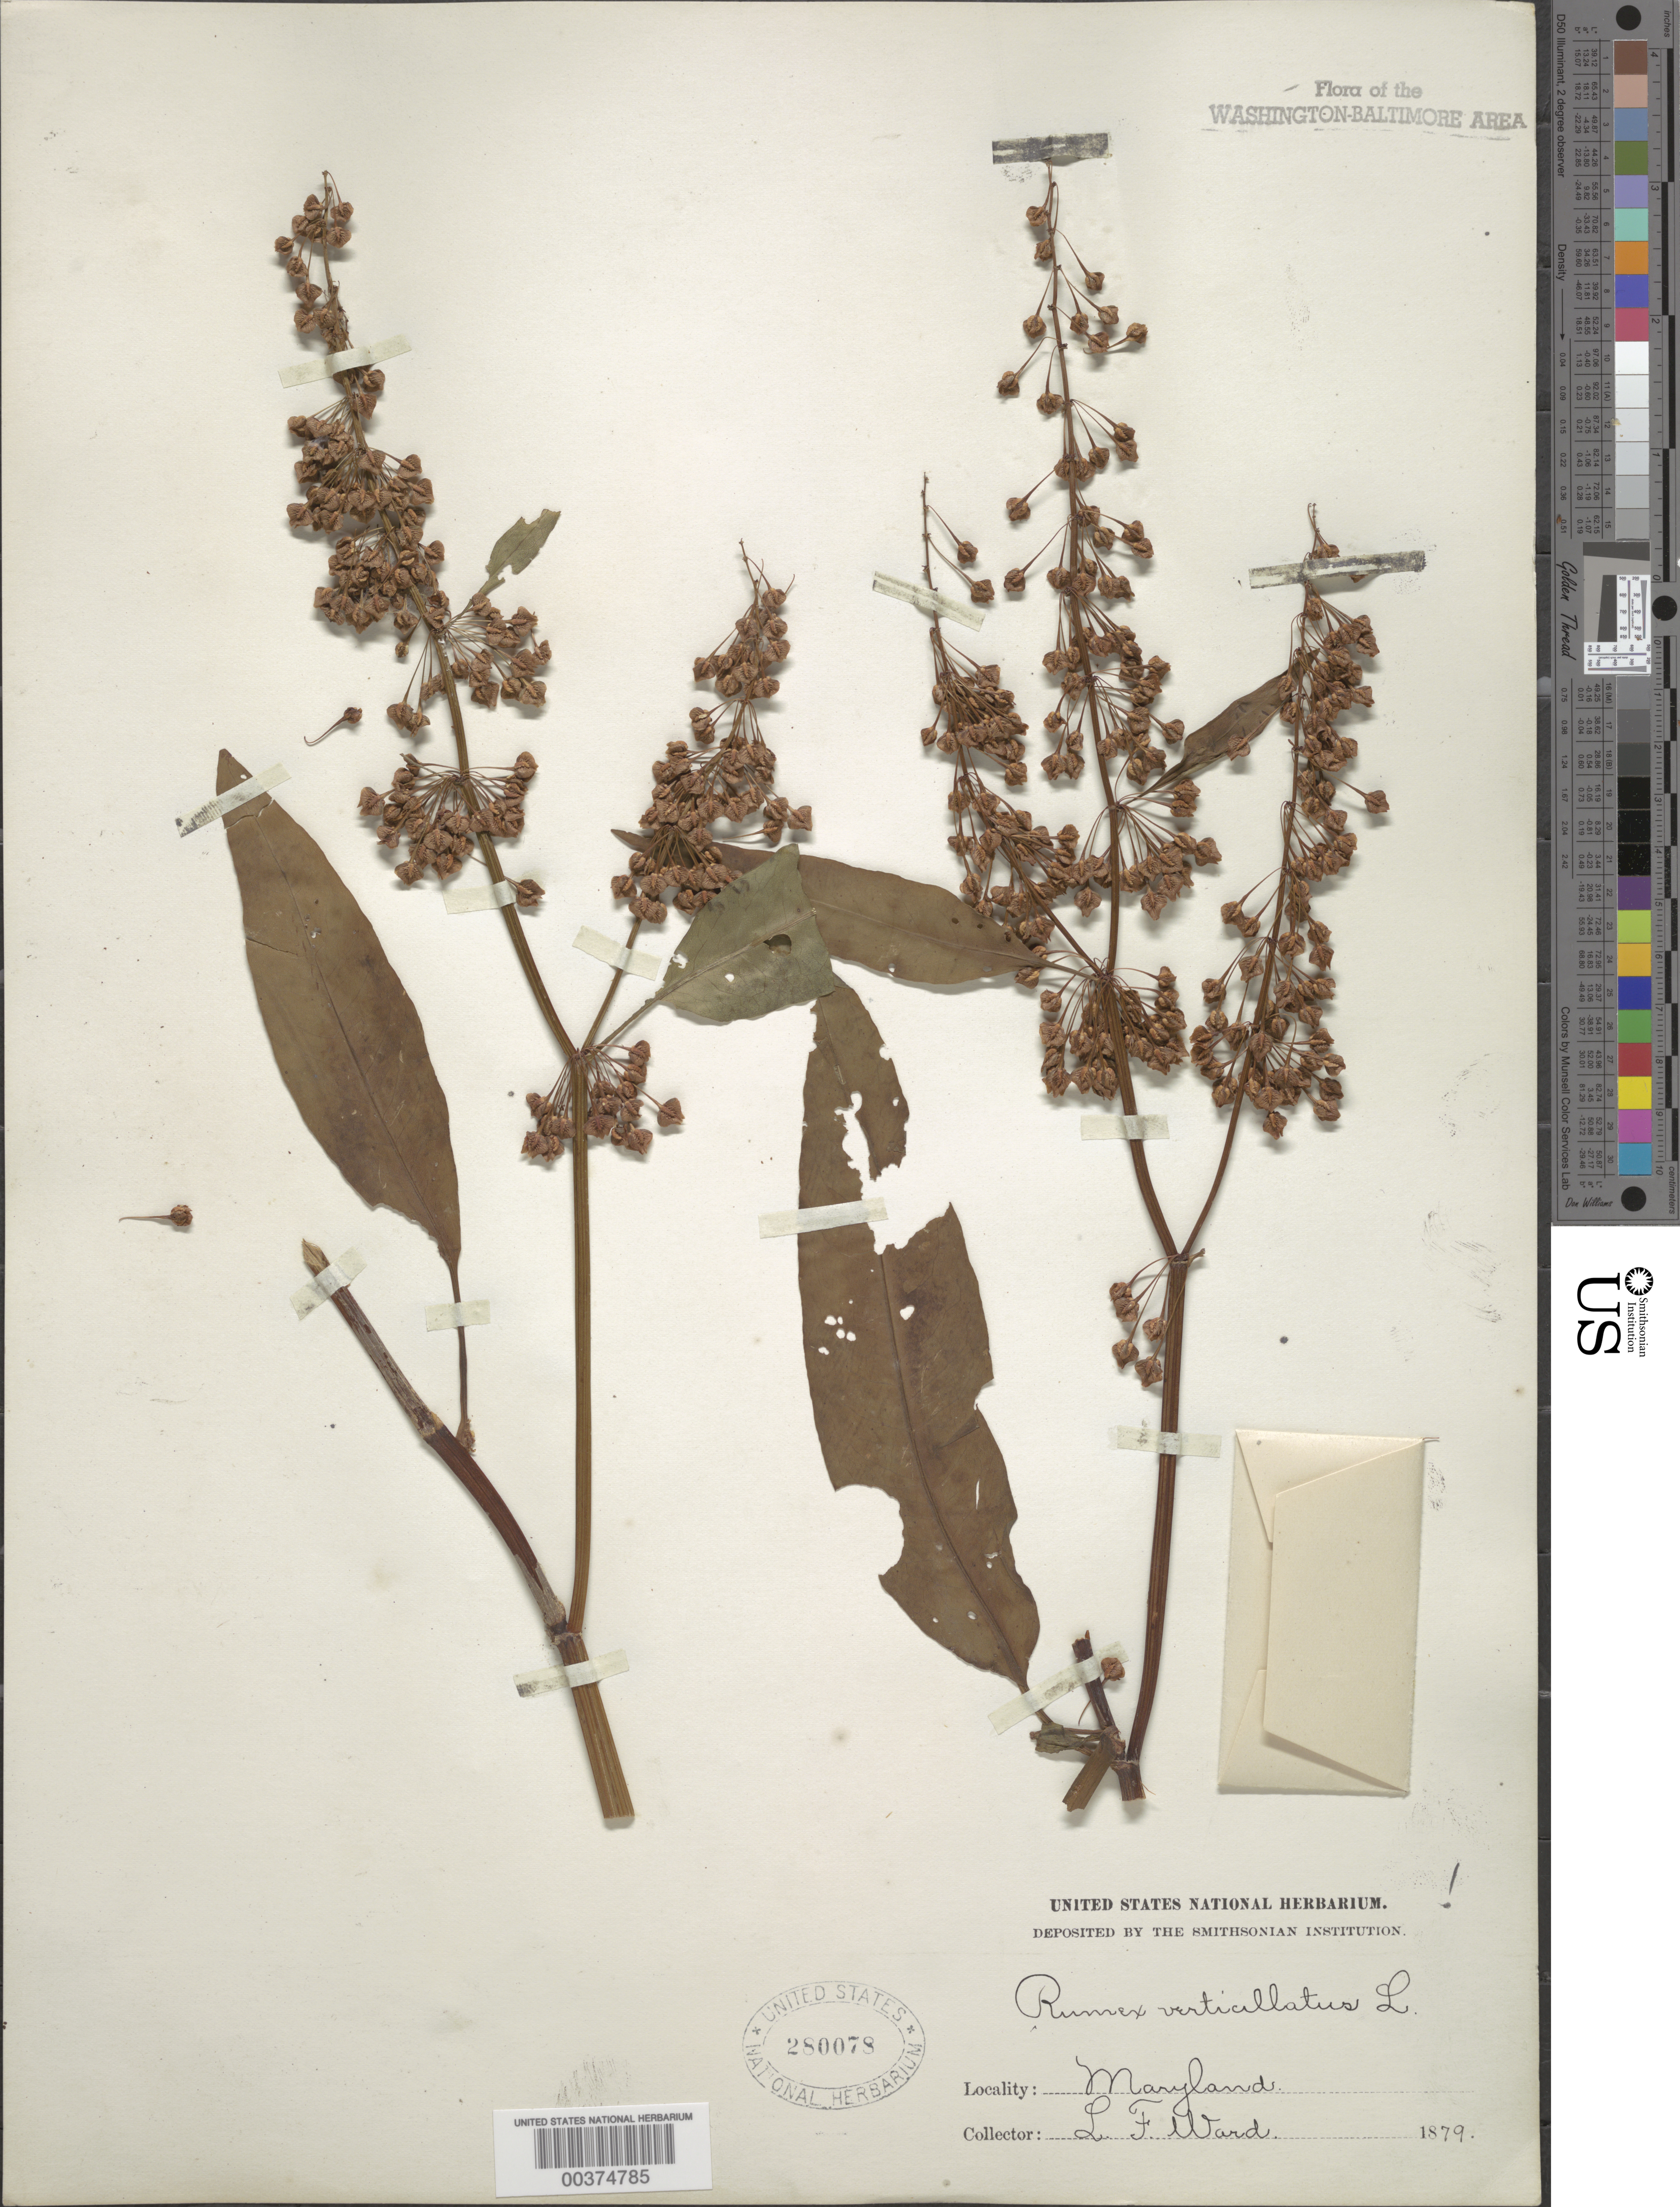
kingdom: Plantae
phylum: Tracheophyta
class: Magnoliopsida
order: Caryophyllales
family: Polygonaceae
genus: Rumex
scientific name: Rumex verticillatus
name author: L.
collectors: L. F. Ward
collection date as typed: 1879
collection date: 1879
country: United States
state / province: Maryland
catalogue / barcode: US 280078